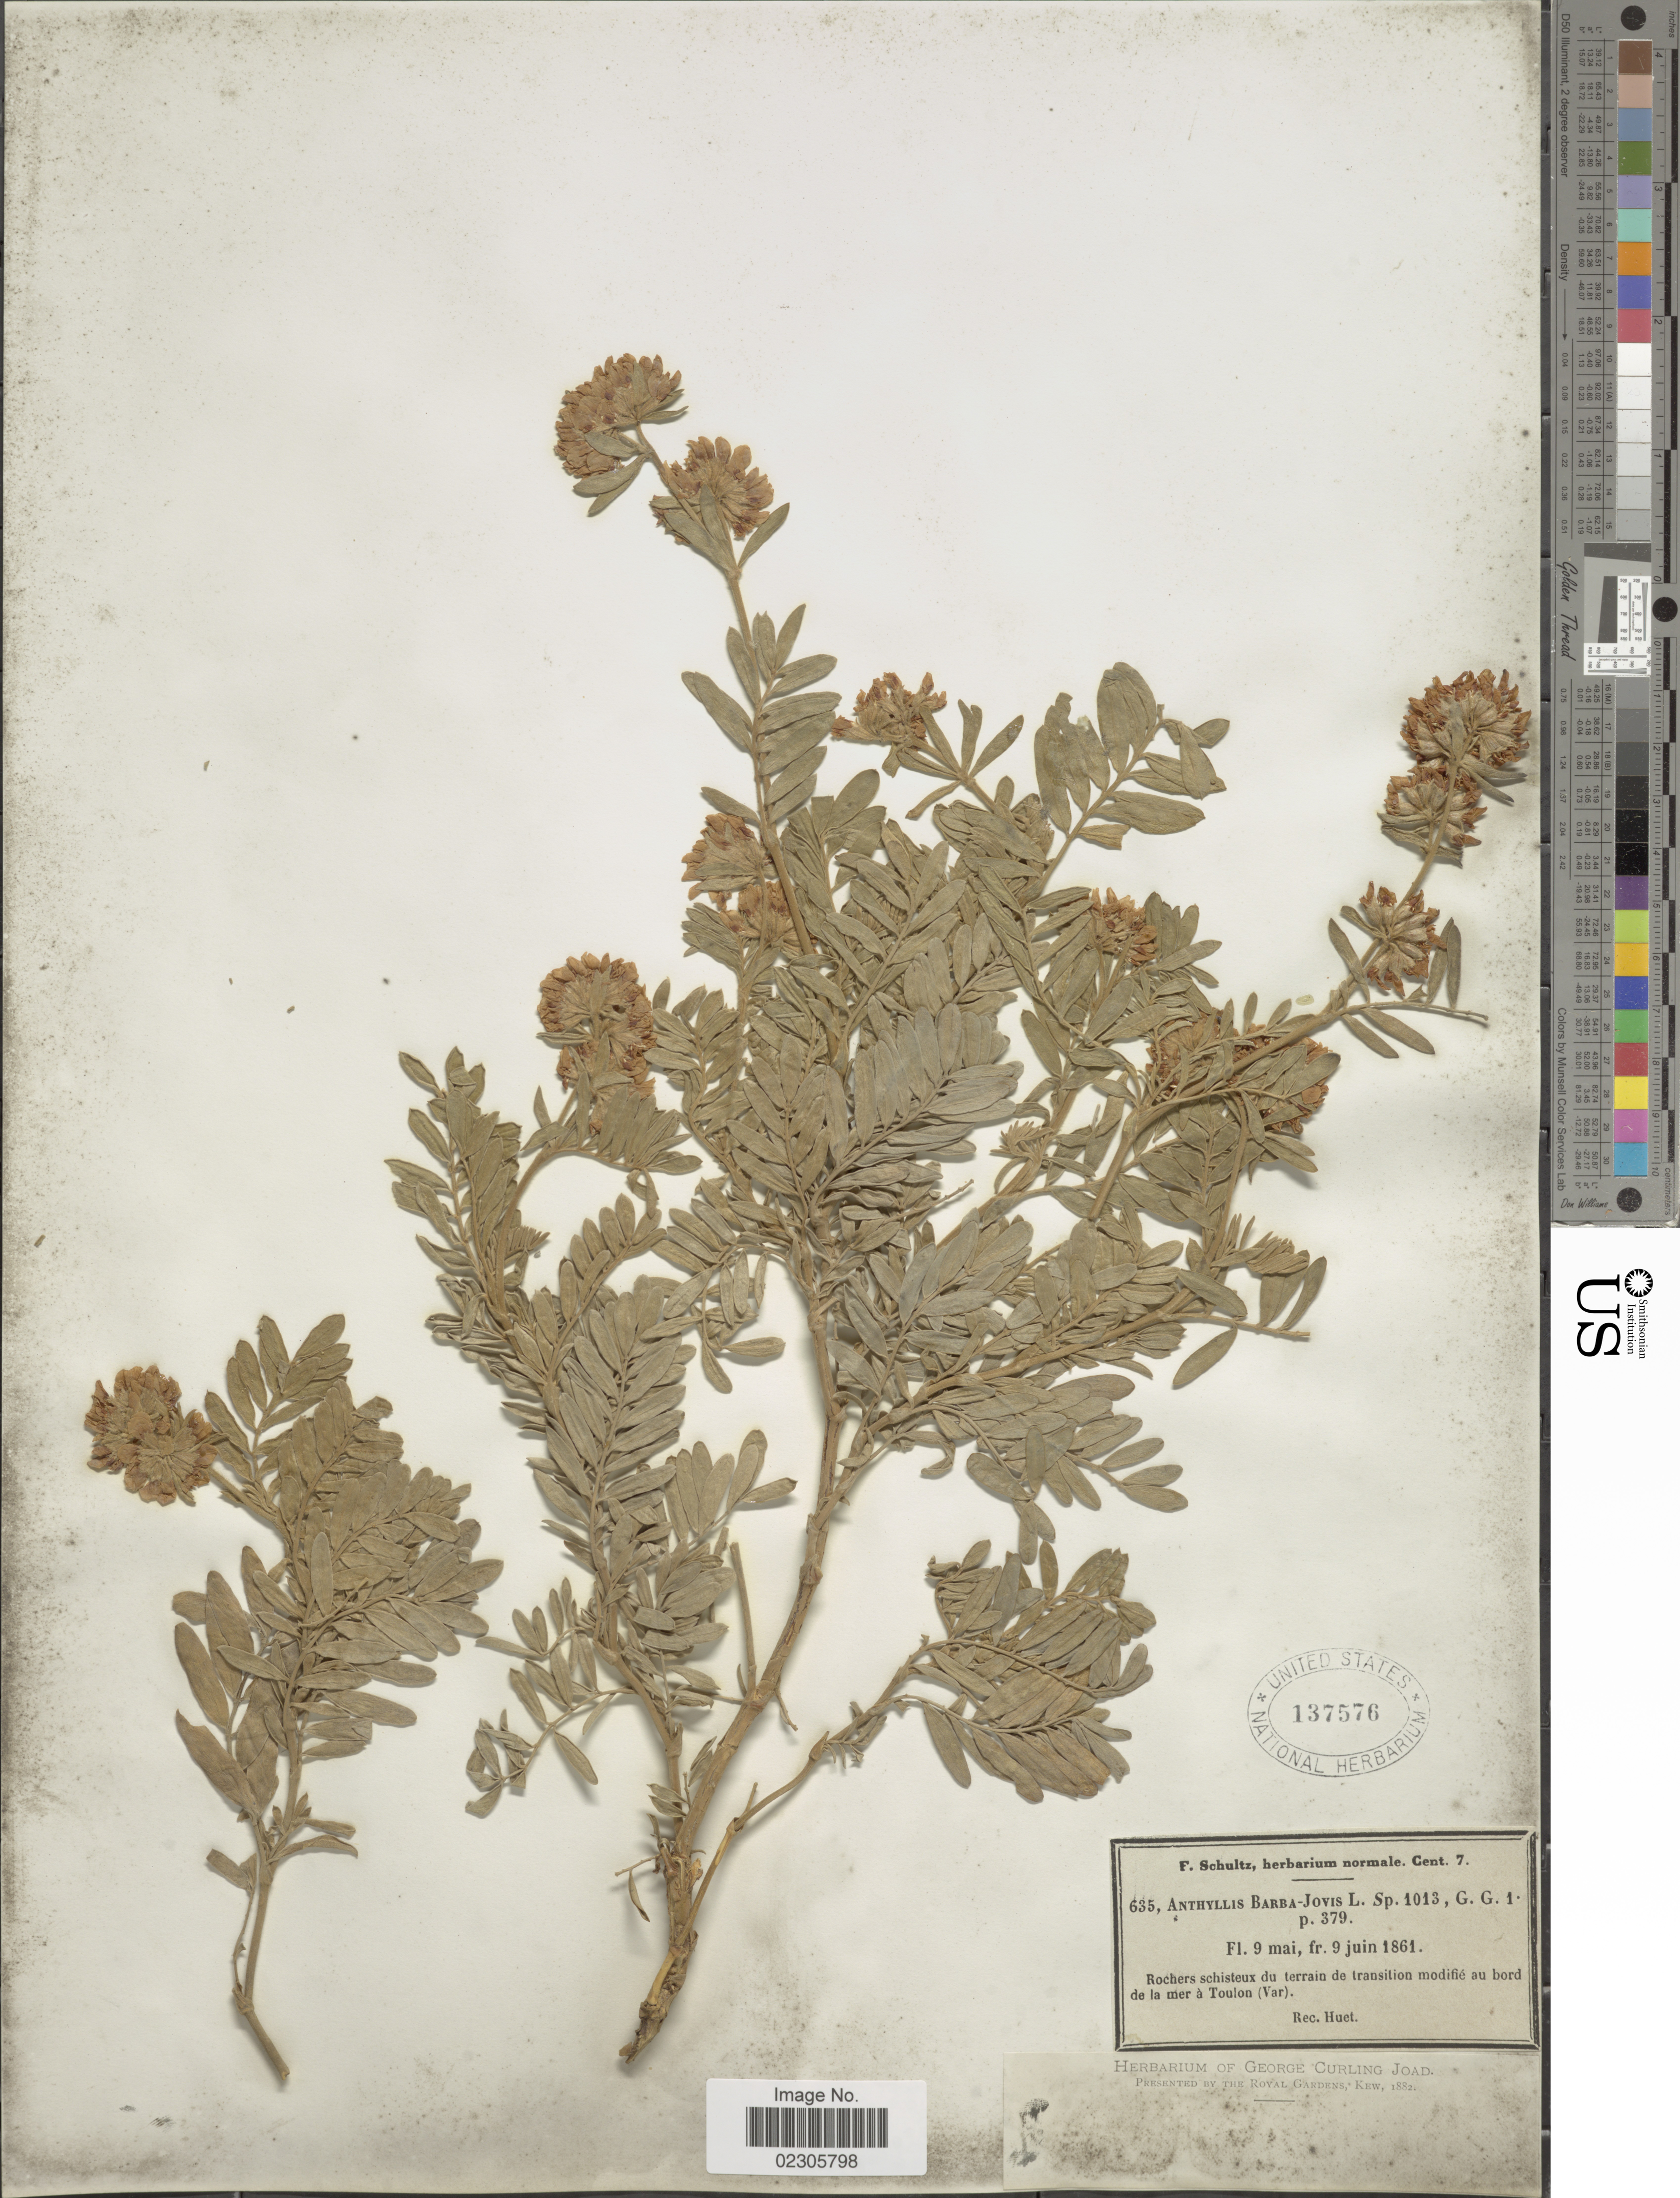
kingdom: Plantae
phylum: Tracheophyta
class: Magnoliopsida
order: Fabales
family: Fabaceae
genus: Anthyllis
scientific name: Anthyllis barba-jovis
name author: L.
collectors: ex herb. F. Schultz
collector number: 635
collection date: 1861-05-09/1861-06-09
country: France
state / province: Provence-Alpes-Côte d'Azur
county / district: Var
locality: Rochers schisteux du terrain de transition modifie au bord de la mer a Toulon (Var)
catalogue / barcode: US 137576